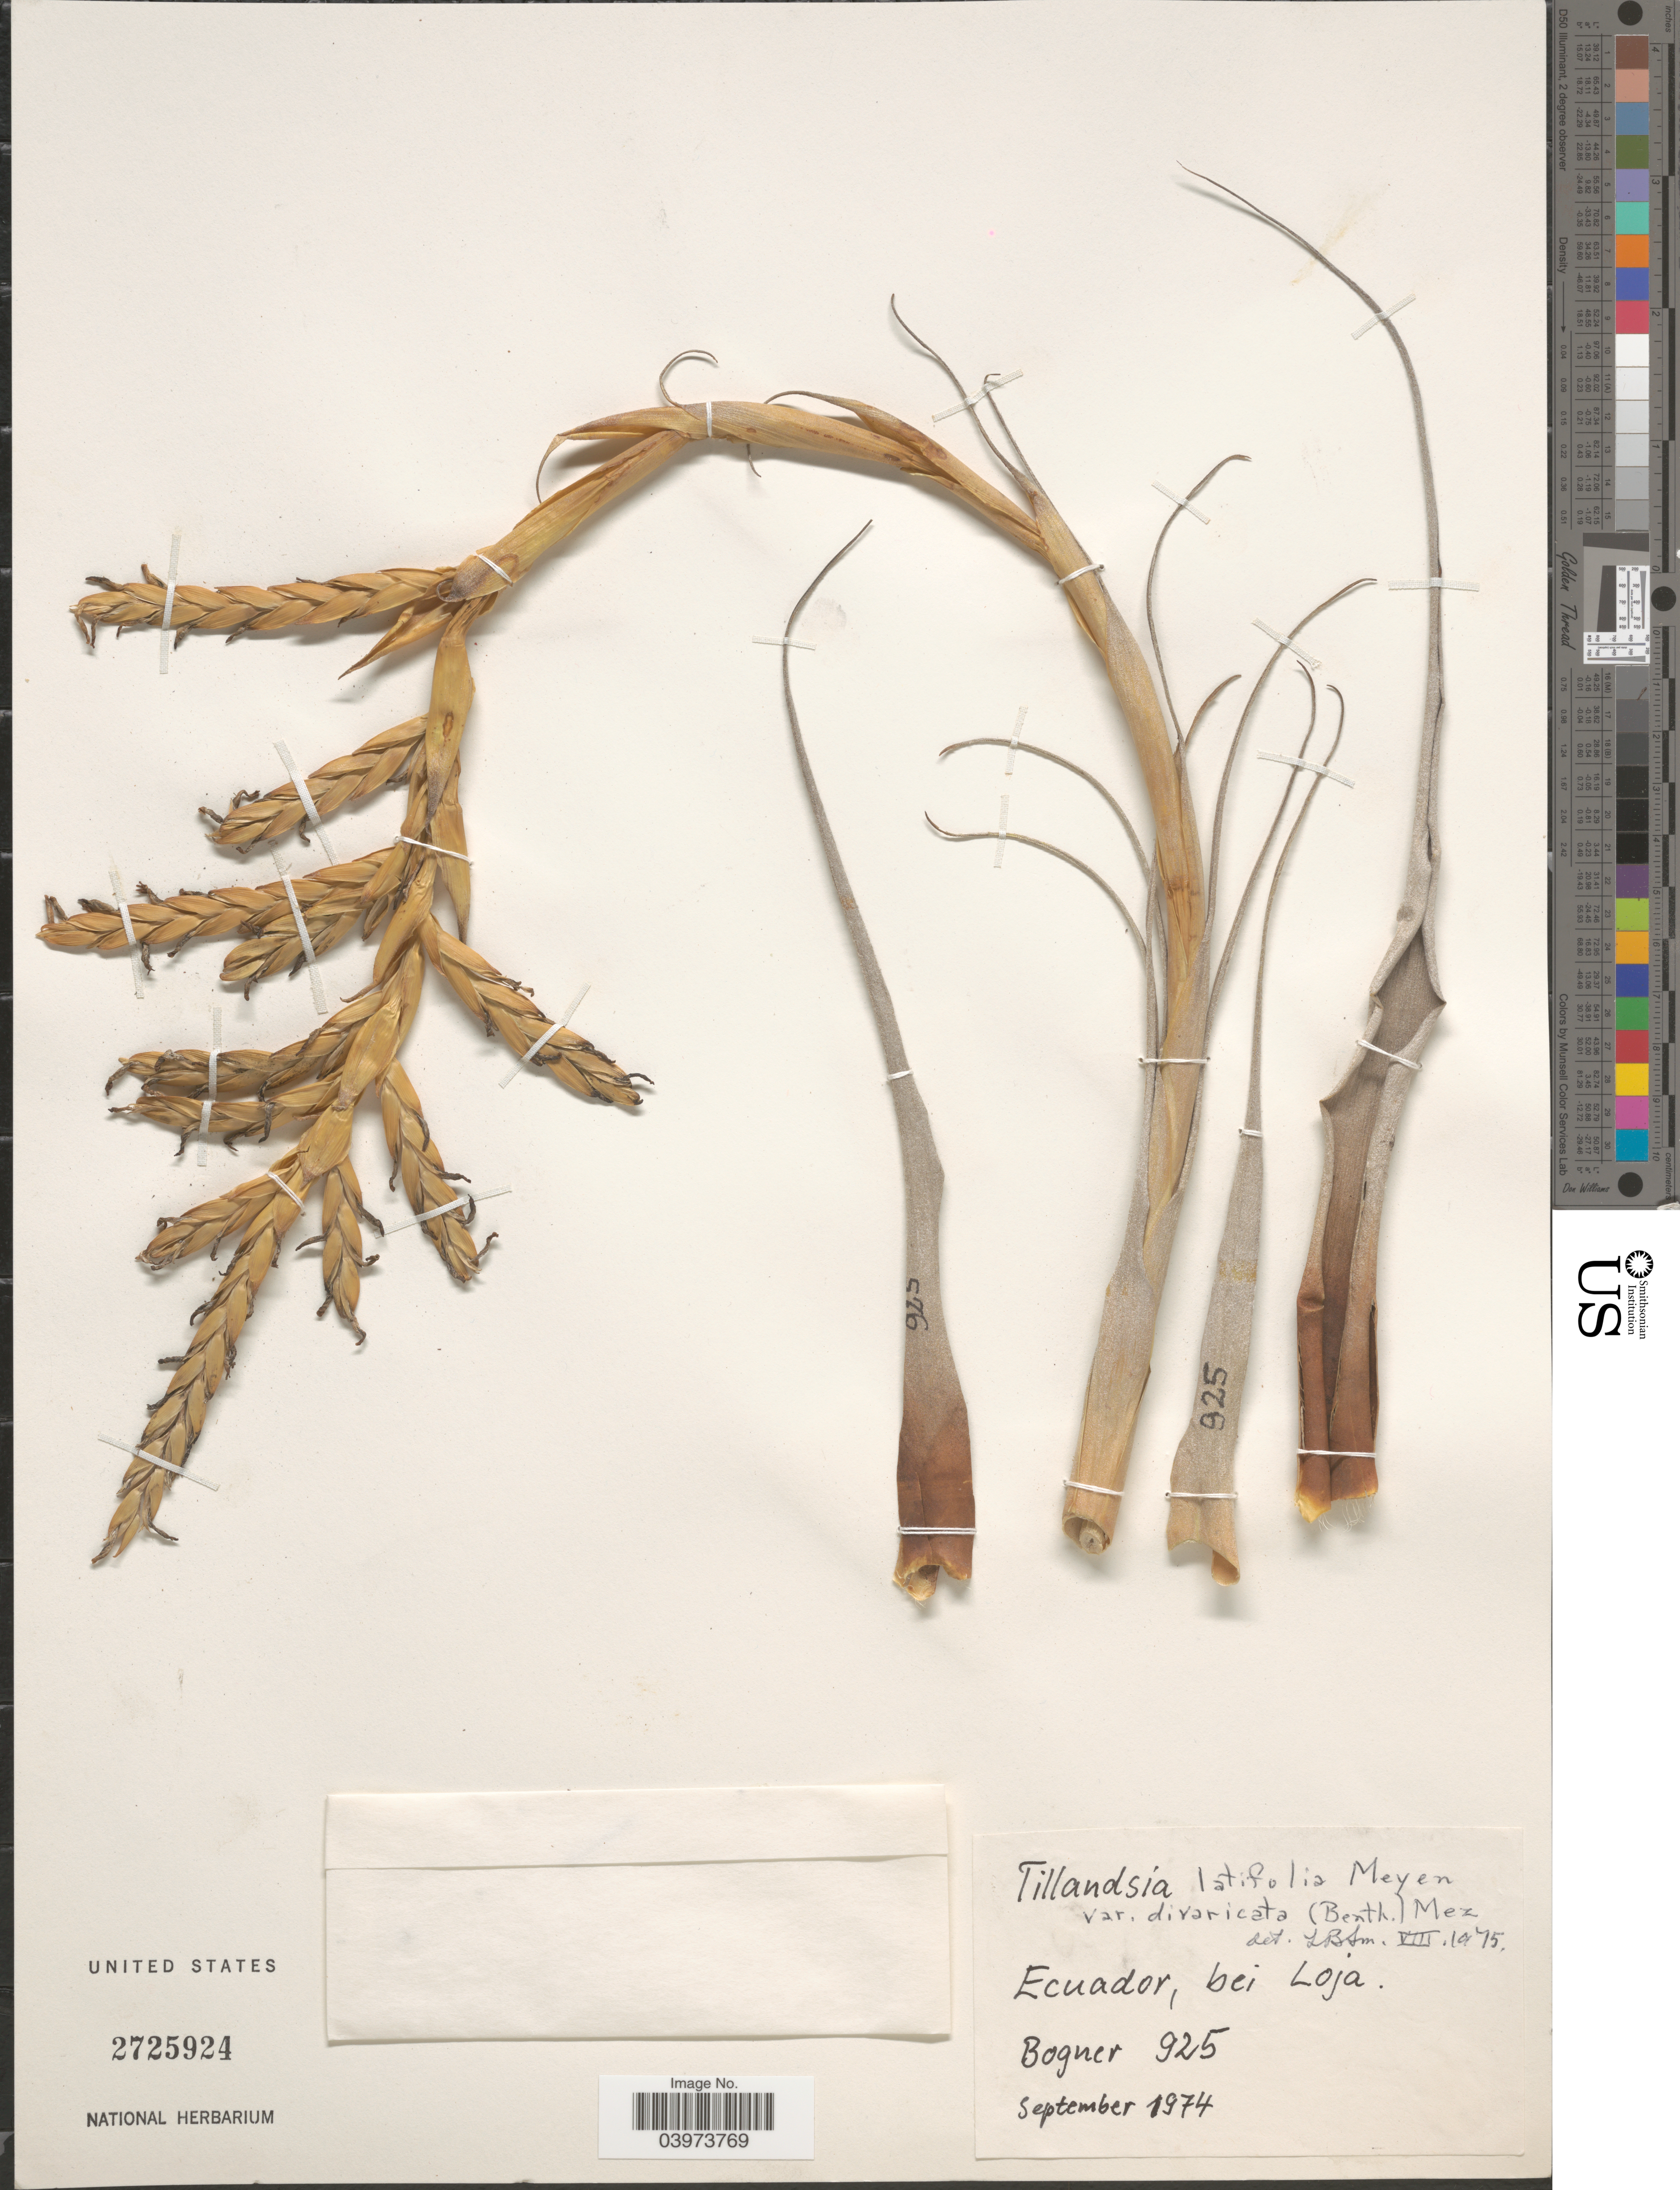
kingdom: Plantae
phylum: Tracheophyta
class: Liliopsida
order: Poales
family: Bromeliaceae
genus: Tillandsia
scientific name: Tillandsia latifolia var. divaricata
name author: (Benth.) Mez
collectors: Bogner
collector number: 925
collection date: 1974-09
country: Ecuador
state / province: Loja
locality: Bei Loja.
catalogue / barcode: US 2725924